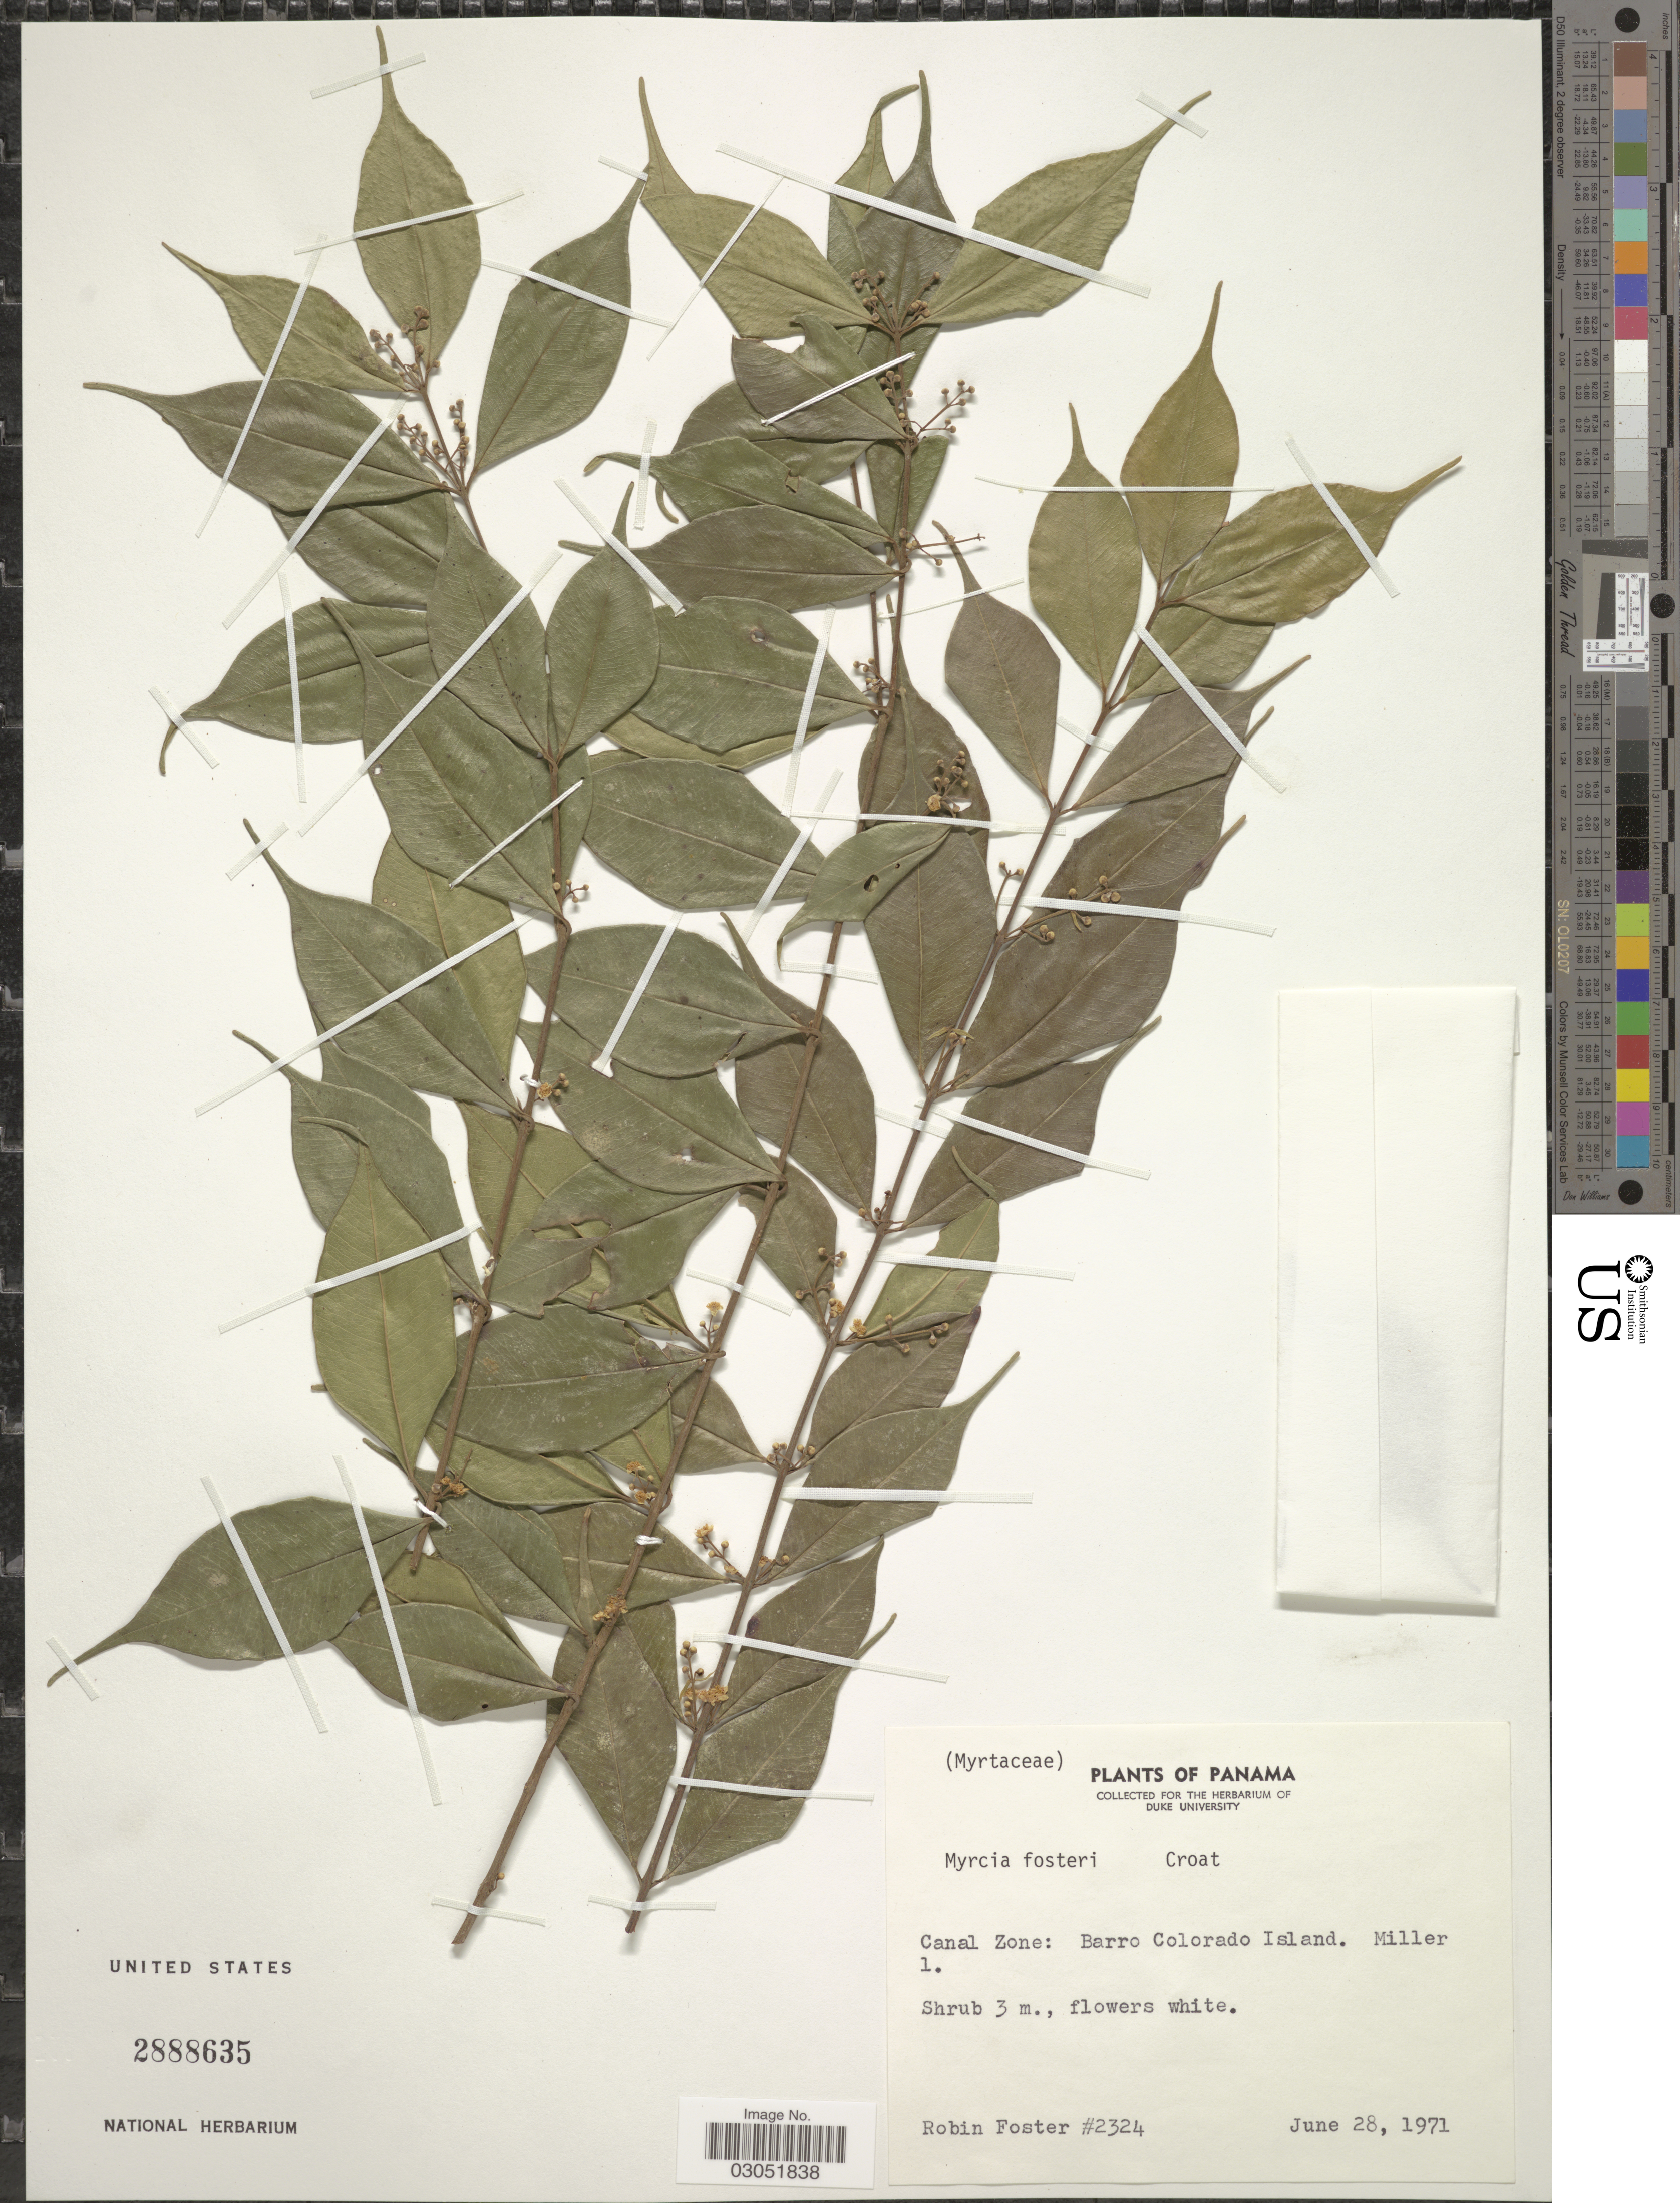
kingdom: Plantae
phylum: Tracheophyta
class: Magnoliopsida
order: Myrtales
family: Myrtaceae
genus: Myrcia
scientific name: Myrcia fosteri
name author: Croat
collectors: R. B. Foster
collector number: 2324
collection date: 1971-06-28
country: Panama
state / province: Panamá Oeste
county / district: Canal Zone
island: Barro Colorado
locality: Canal Zone: Barro Colorado Island. Miller 1.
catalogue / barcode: US 2888635